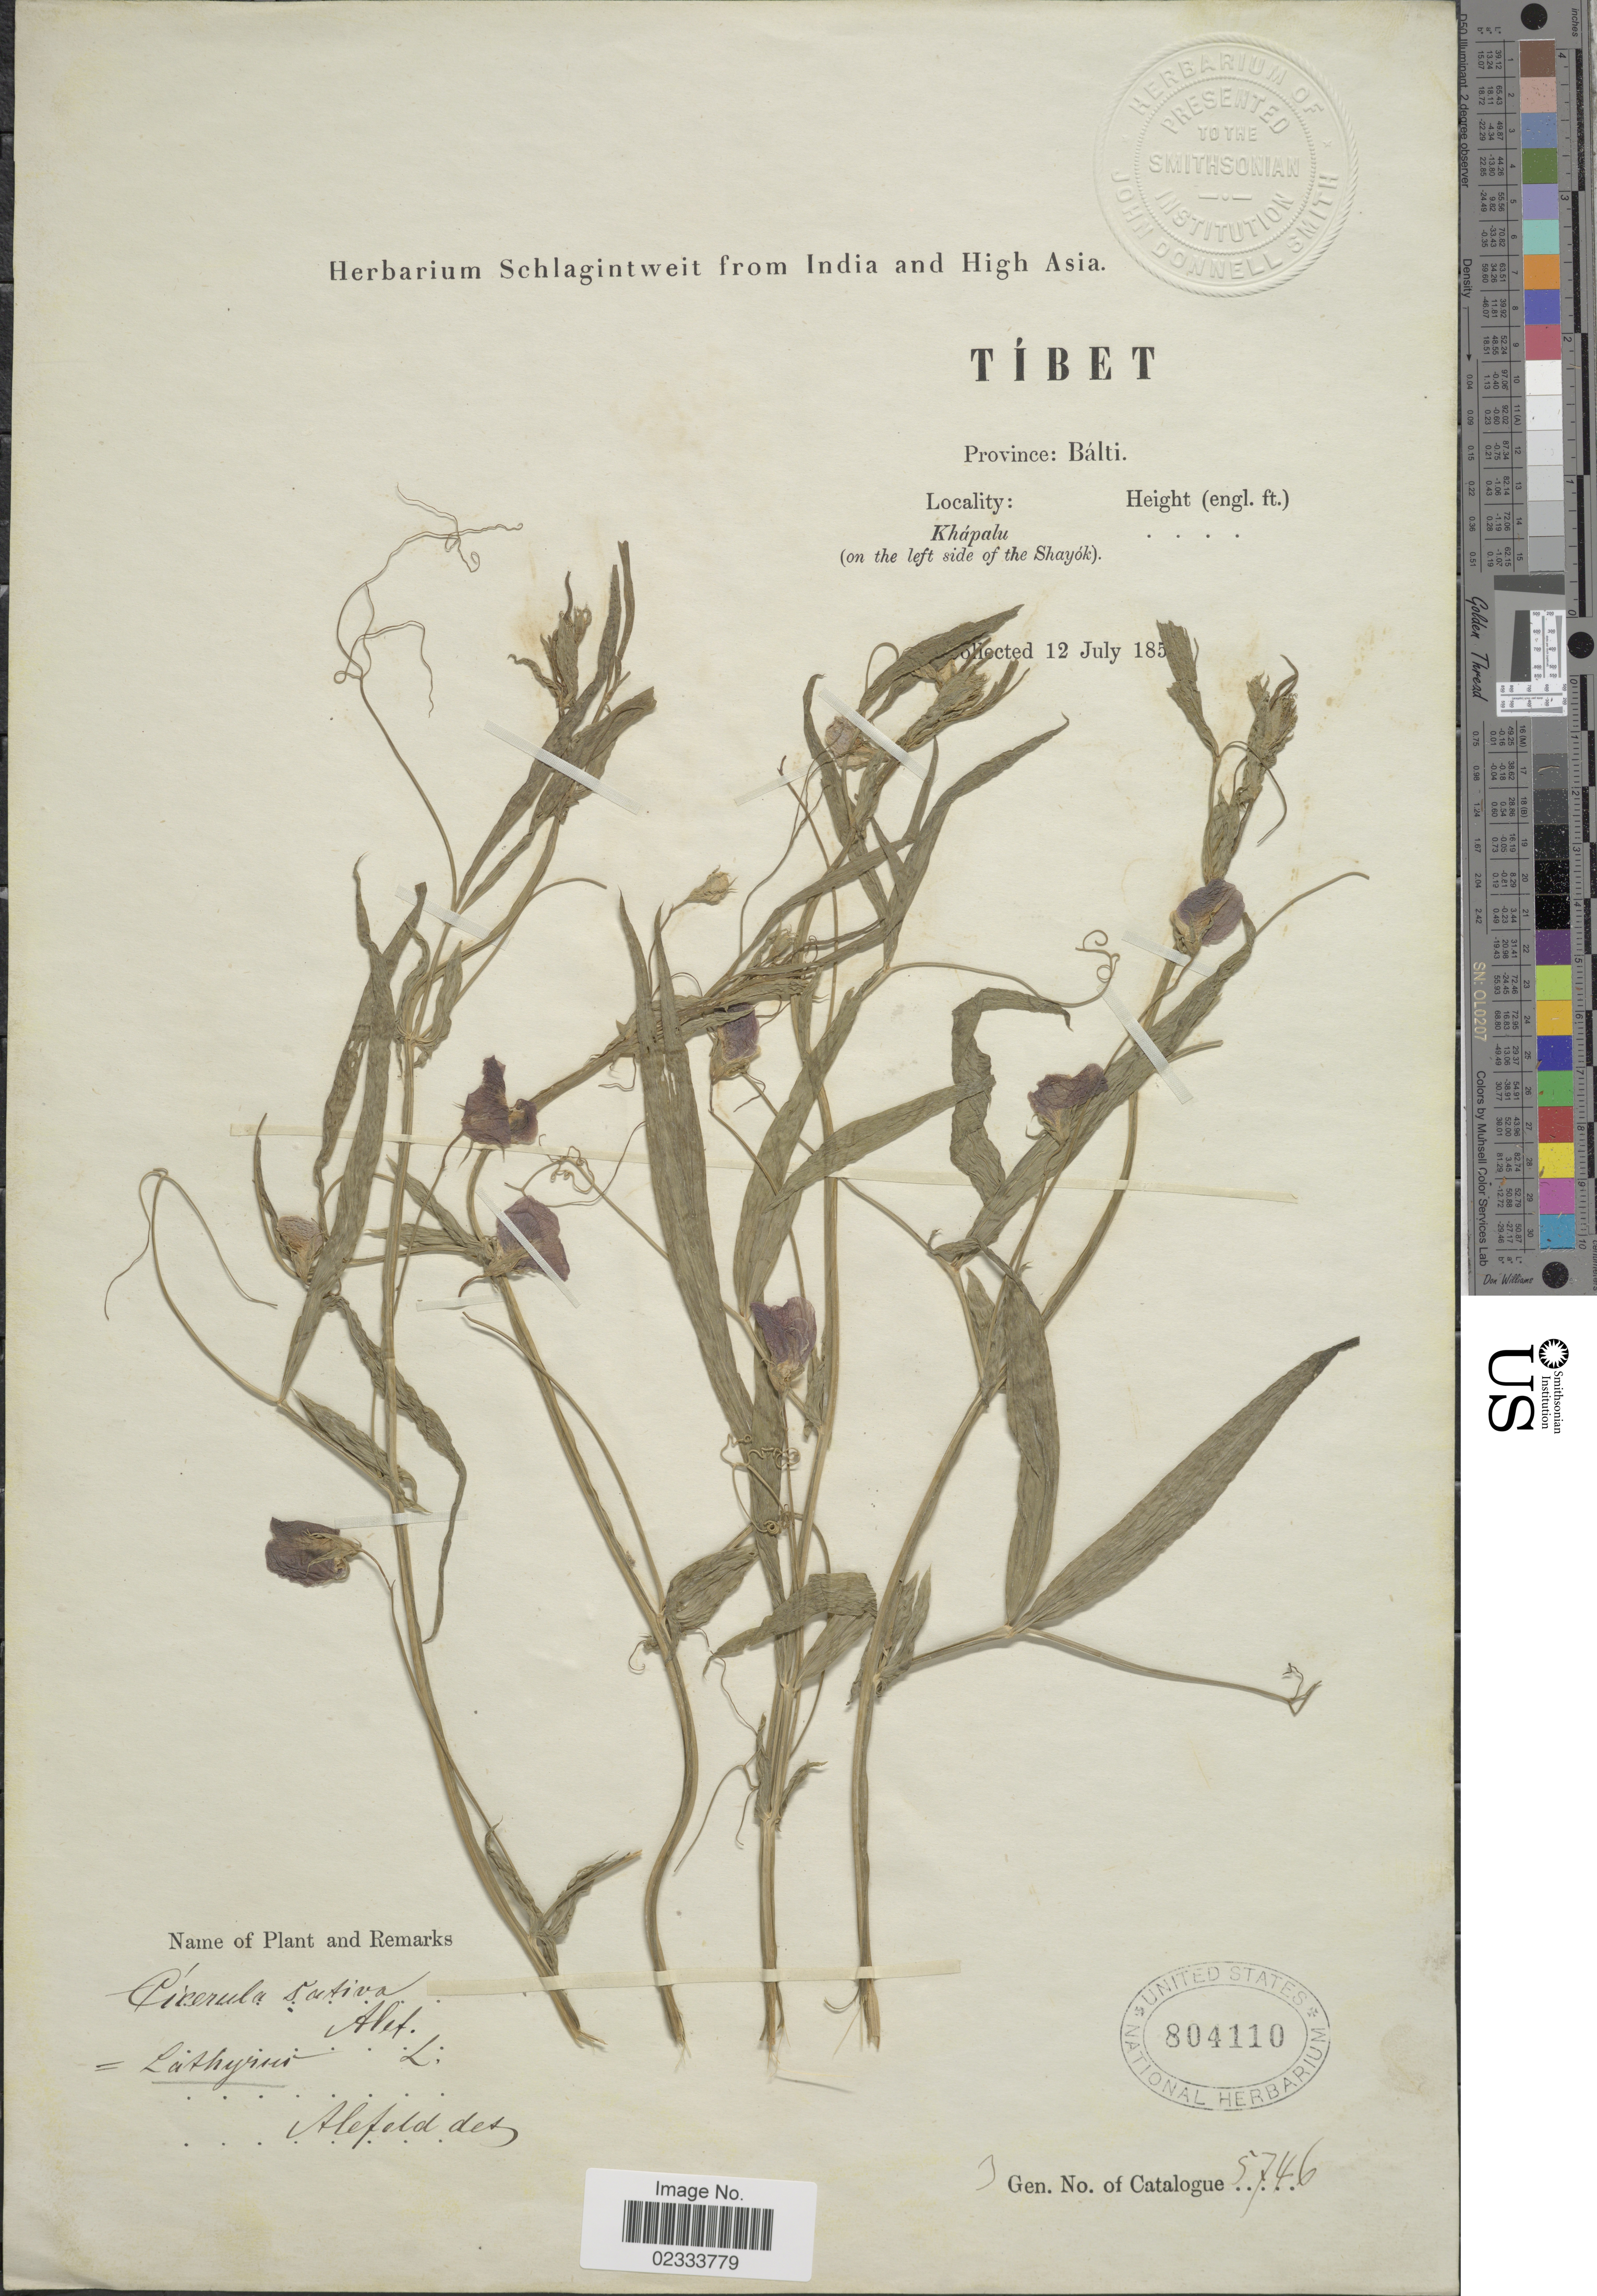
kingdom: Plantae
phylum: Tracheophyta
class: Magnoliopsida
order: Fabales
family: Fabaceae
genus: Lathyrus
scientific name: Lathyrus sativus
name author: L.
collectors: ex herb. Schlagintweit from India and High Asia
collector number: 5746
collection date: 1857-07-12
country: China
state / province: Xizang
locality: Tibet, Province: Balti, Khapalu (on the left side of the Shayok)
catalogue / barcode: US 804110